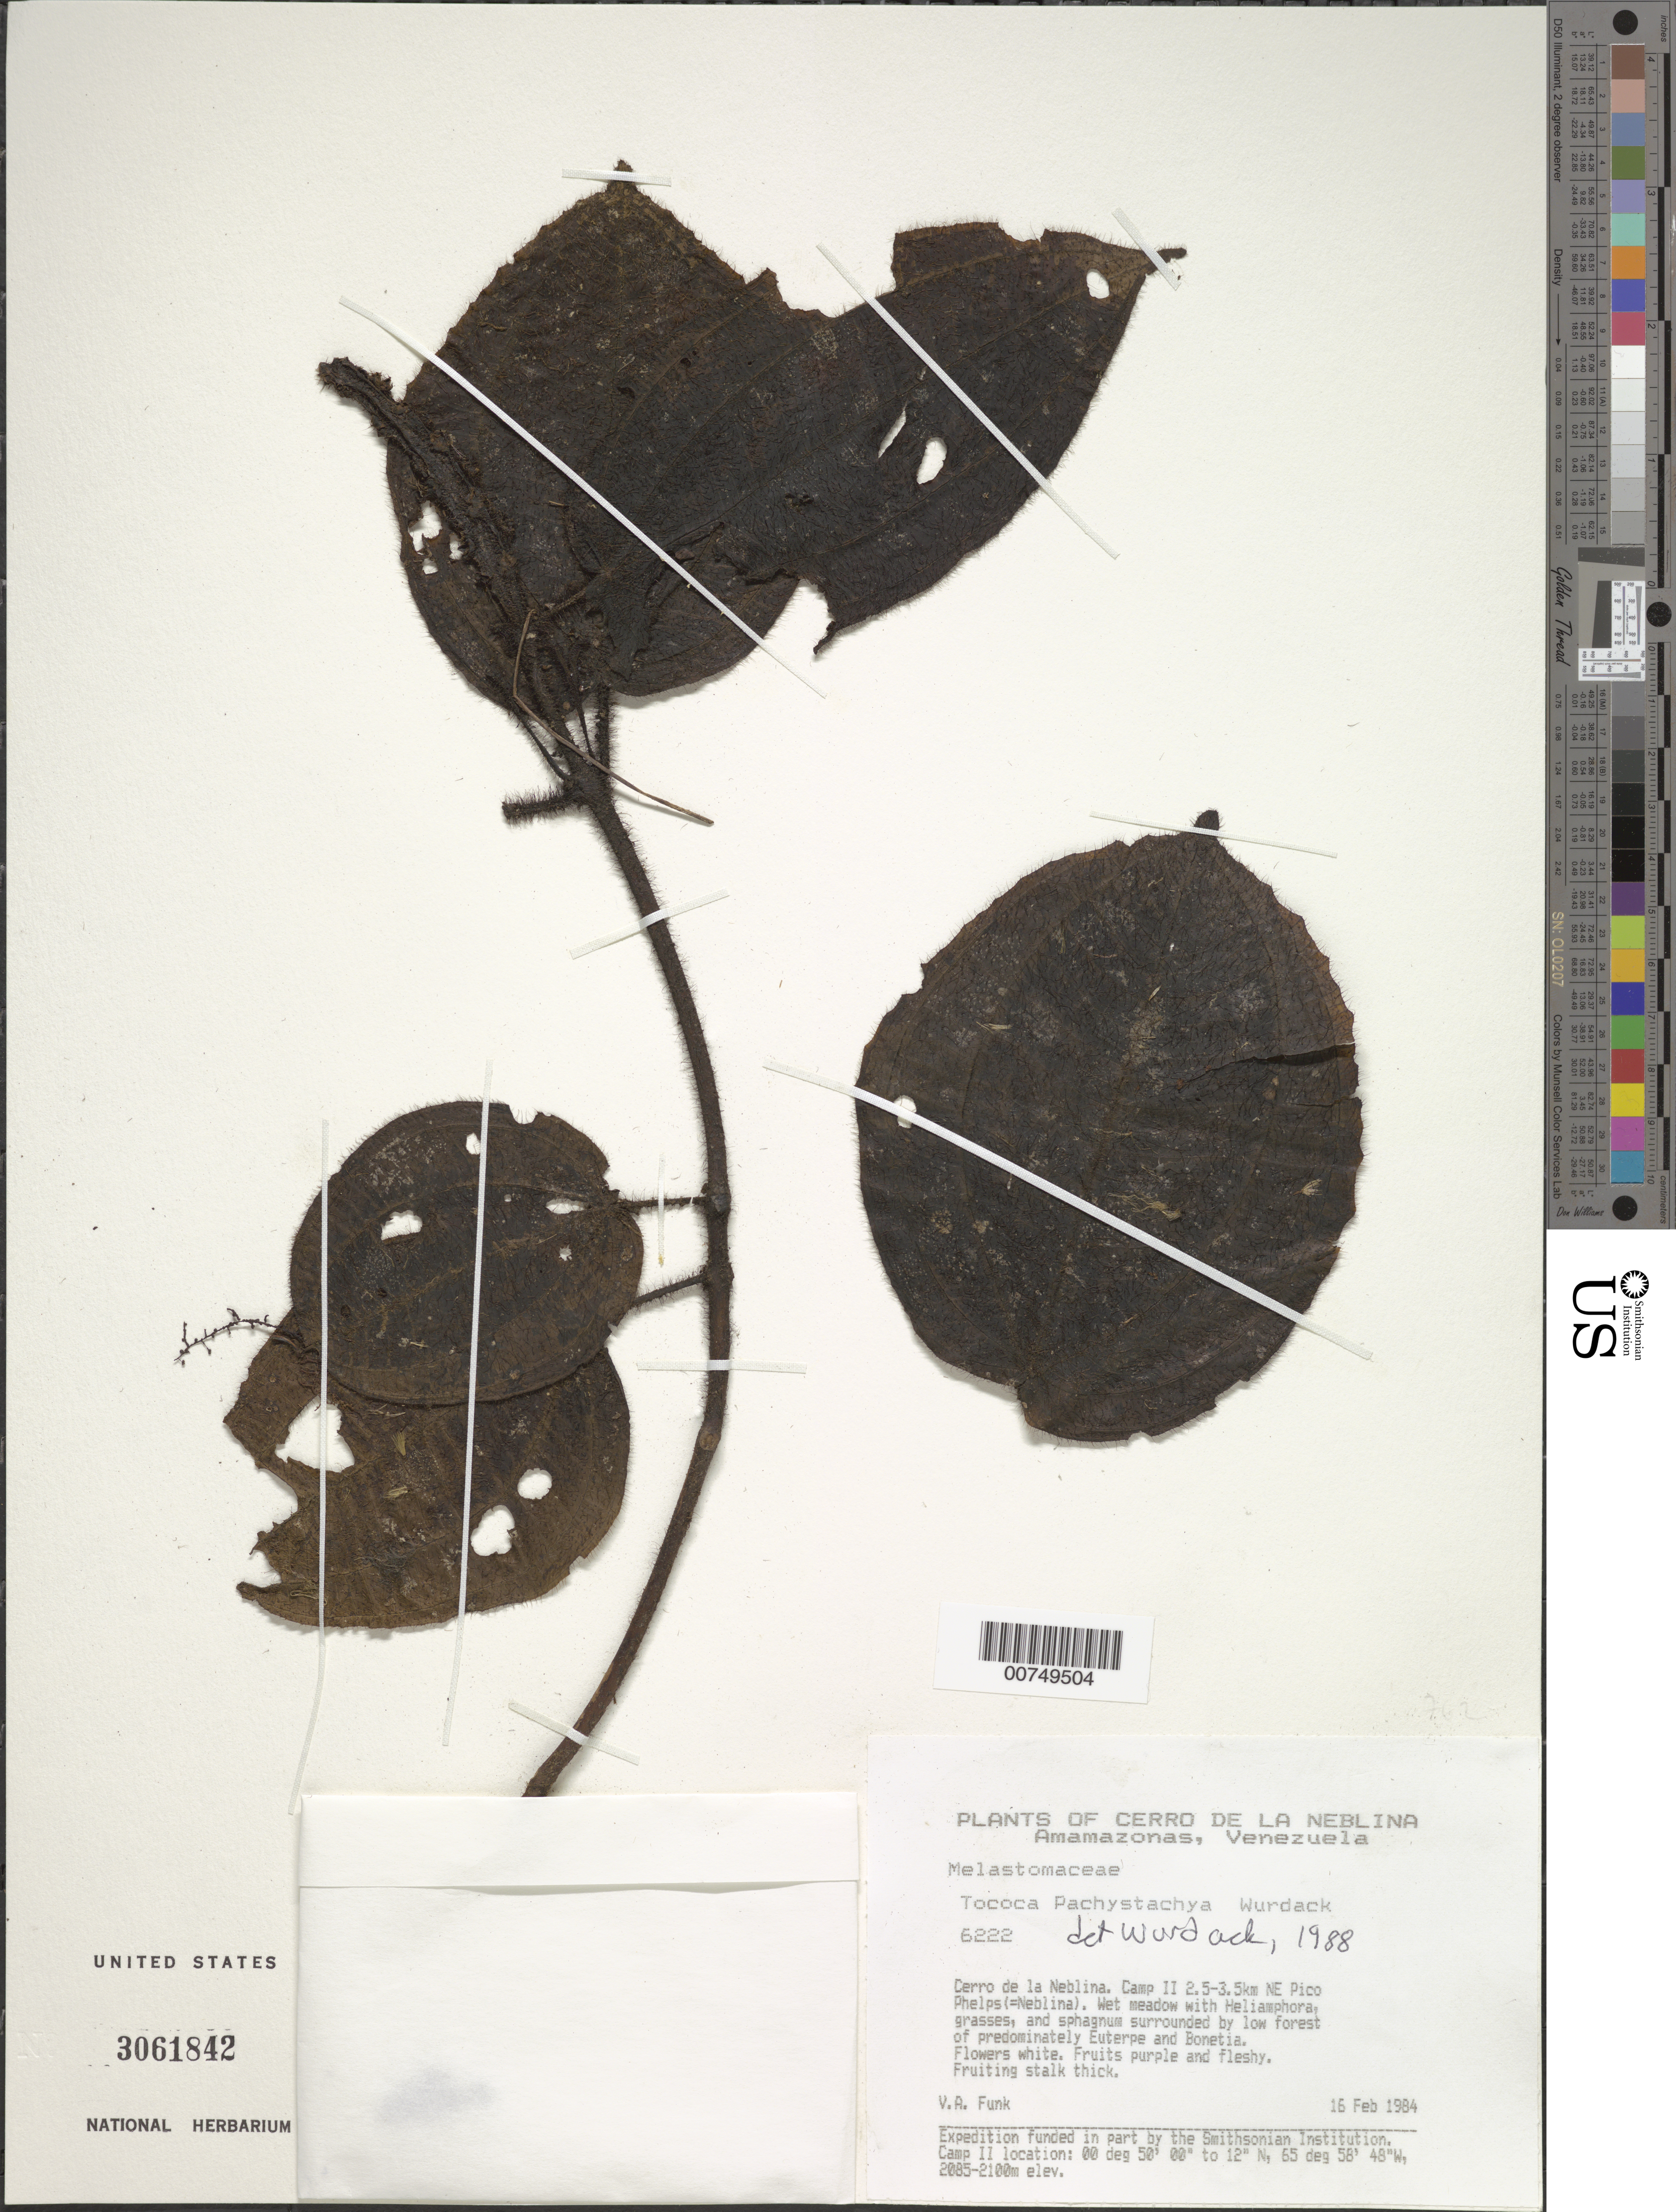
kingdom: Plantae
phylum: Tracheophyta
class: Magnoliopsida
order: Myrtales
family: Melastomataceae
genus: Tococa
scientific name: Tococa pachystachya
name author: Wurdack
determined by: Wurdack, John J., (US), US (UNITED STATES)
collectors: V. Funk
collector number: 6222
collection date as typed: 16-Feb-84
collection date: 1984-02-16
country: Venezuela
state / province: Amazonas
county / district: Río Negro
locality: Cerro de la Neblina, Camp II 2.5-3.5 km NE Pico Phelps (=Neblina)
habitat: Wet meadow w/ Heliamphora, grasses and sphagnum surrounded by low forest of predominately Euterpe and Bonetia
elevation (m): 2085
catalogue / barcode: US 3061842